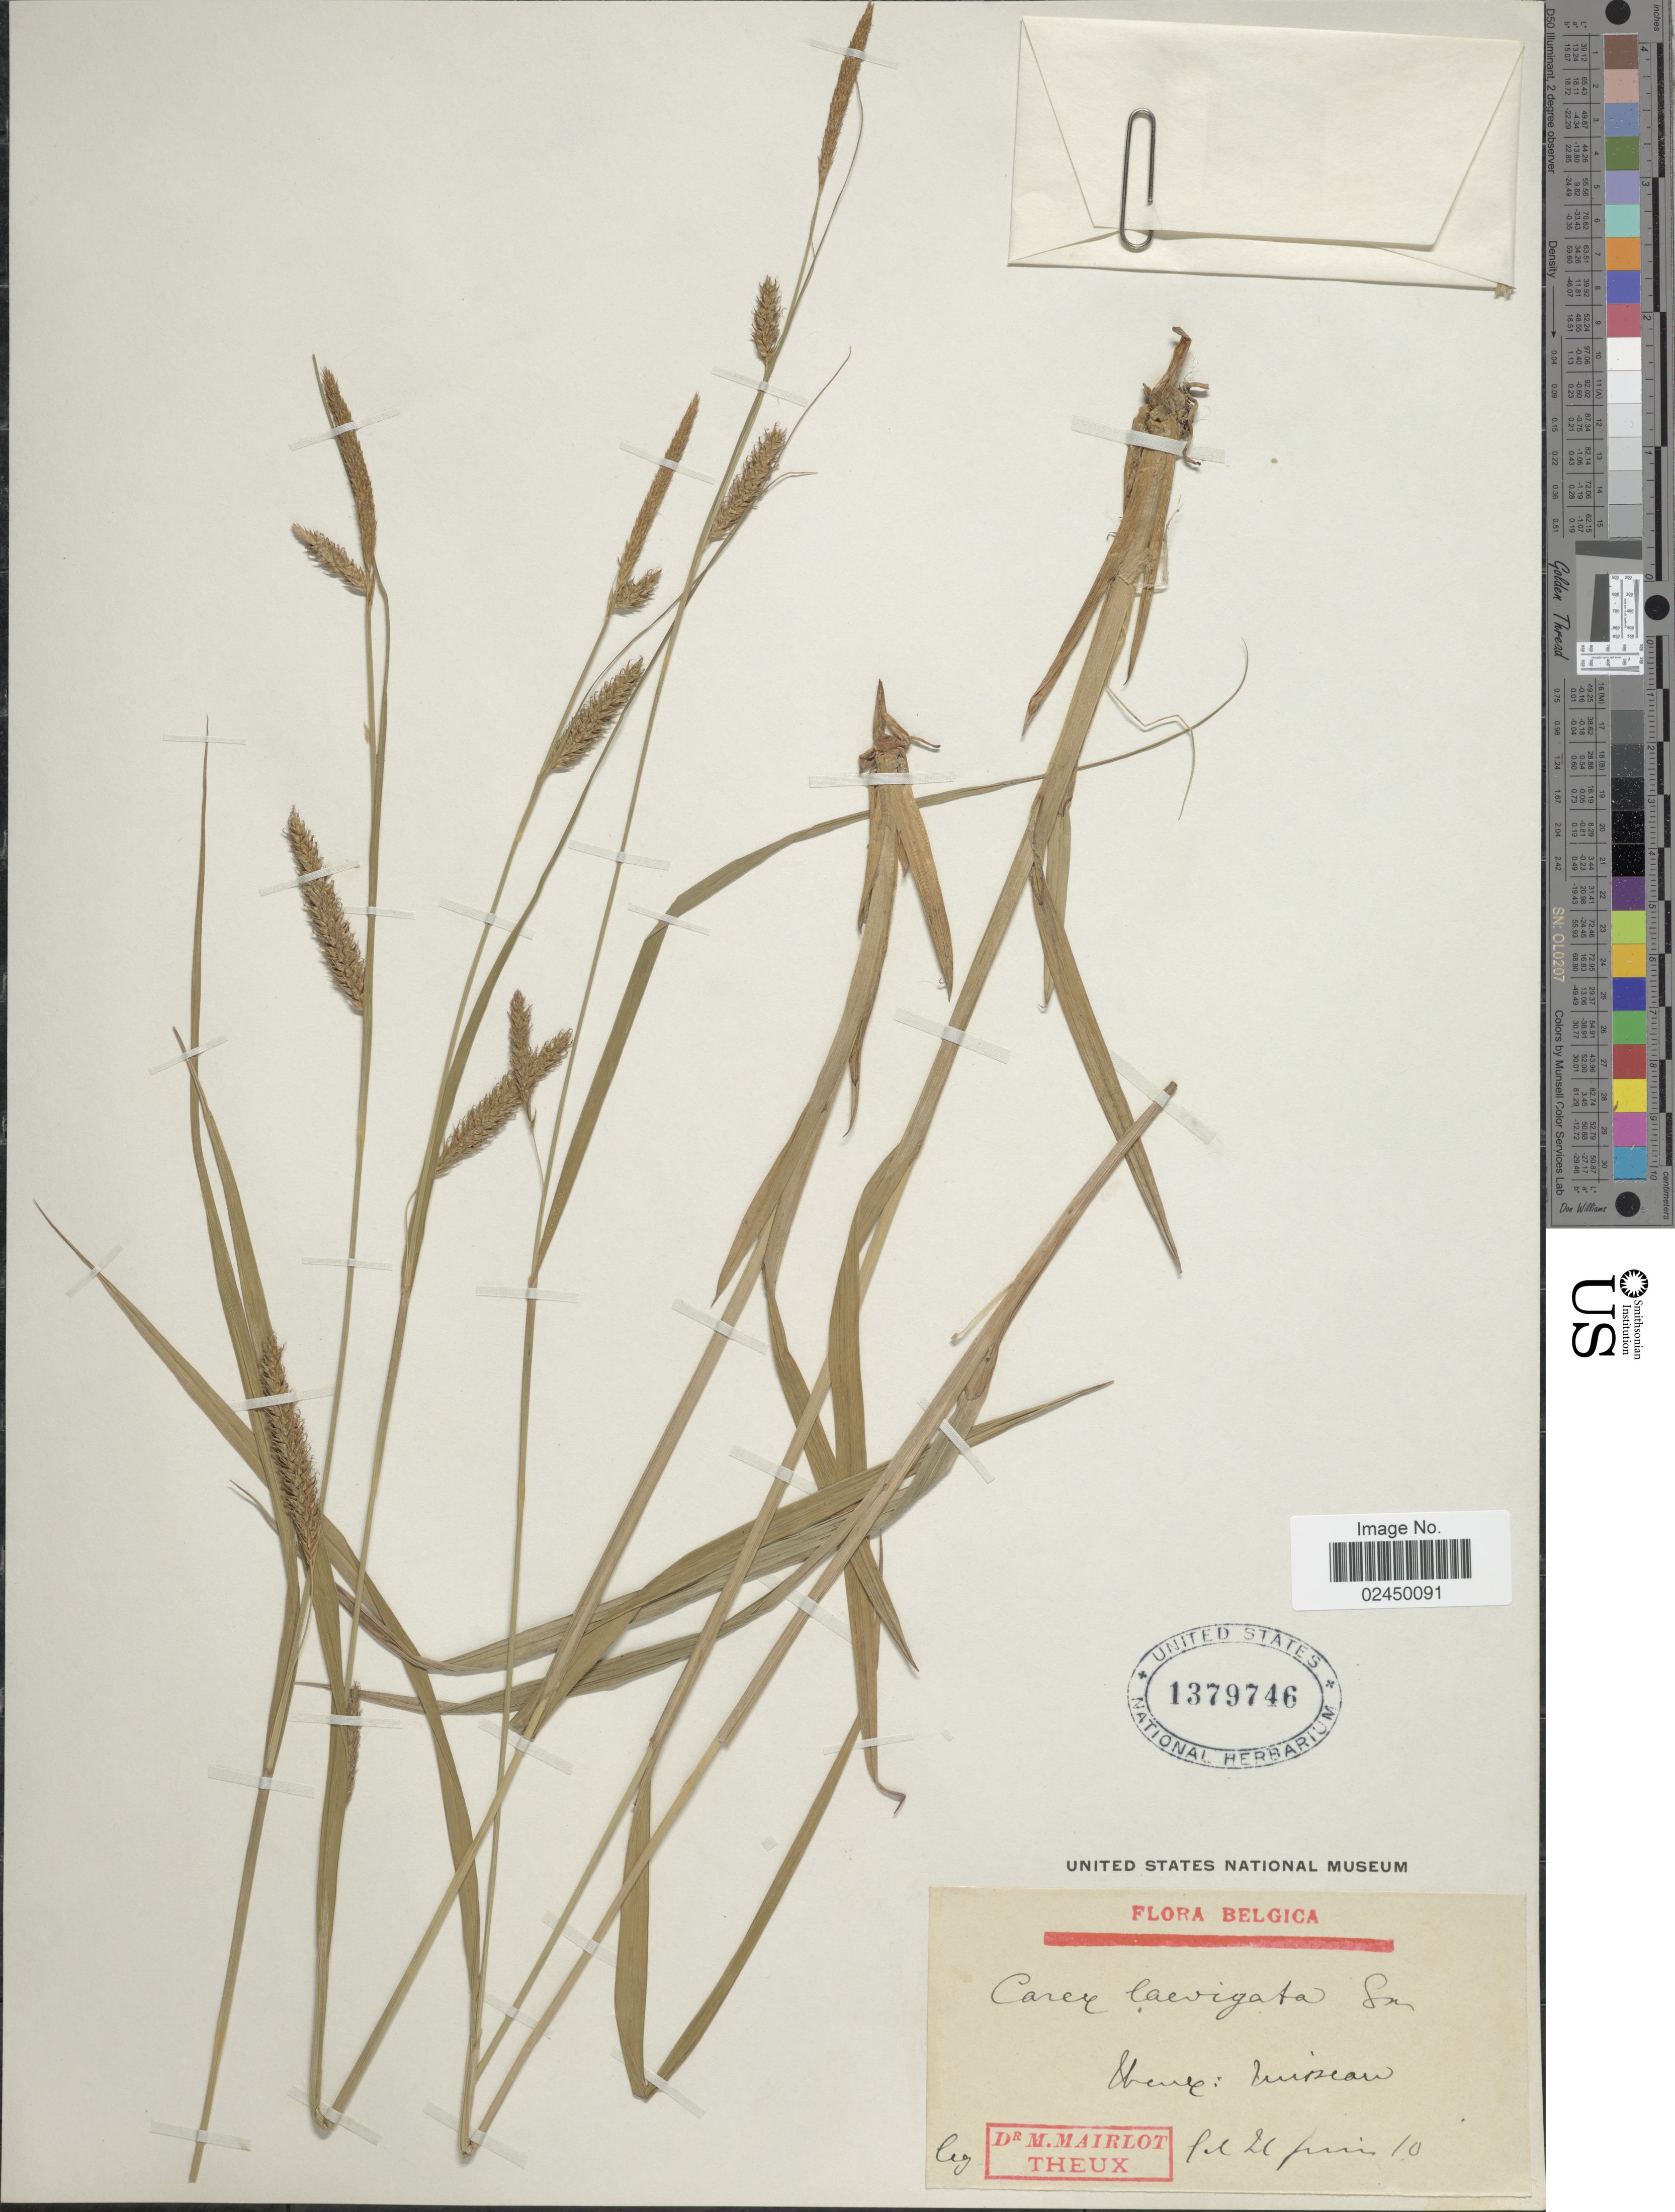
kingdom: Plantae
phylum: Tracheophyta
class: Liliopsida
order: Poales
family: Cyperaceae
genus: Carex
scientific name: Carex laevigata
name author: Sm.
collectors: M. Mairlot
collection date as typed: Transcribed d/m/y: 21/6/10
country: Belgium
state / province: Wallonia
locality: Theux: [illegible text]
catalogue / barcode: US 1379746